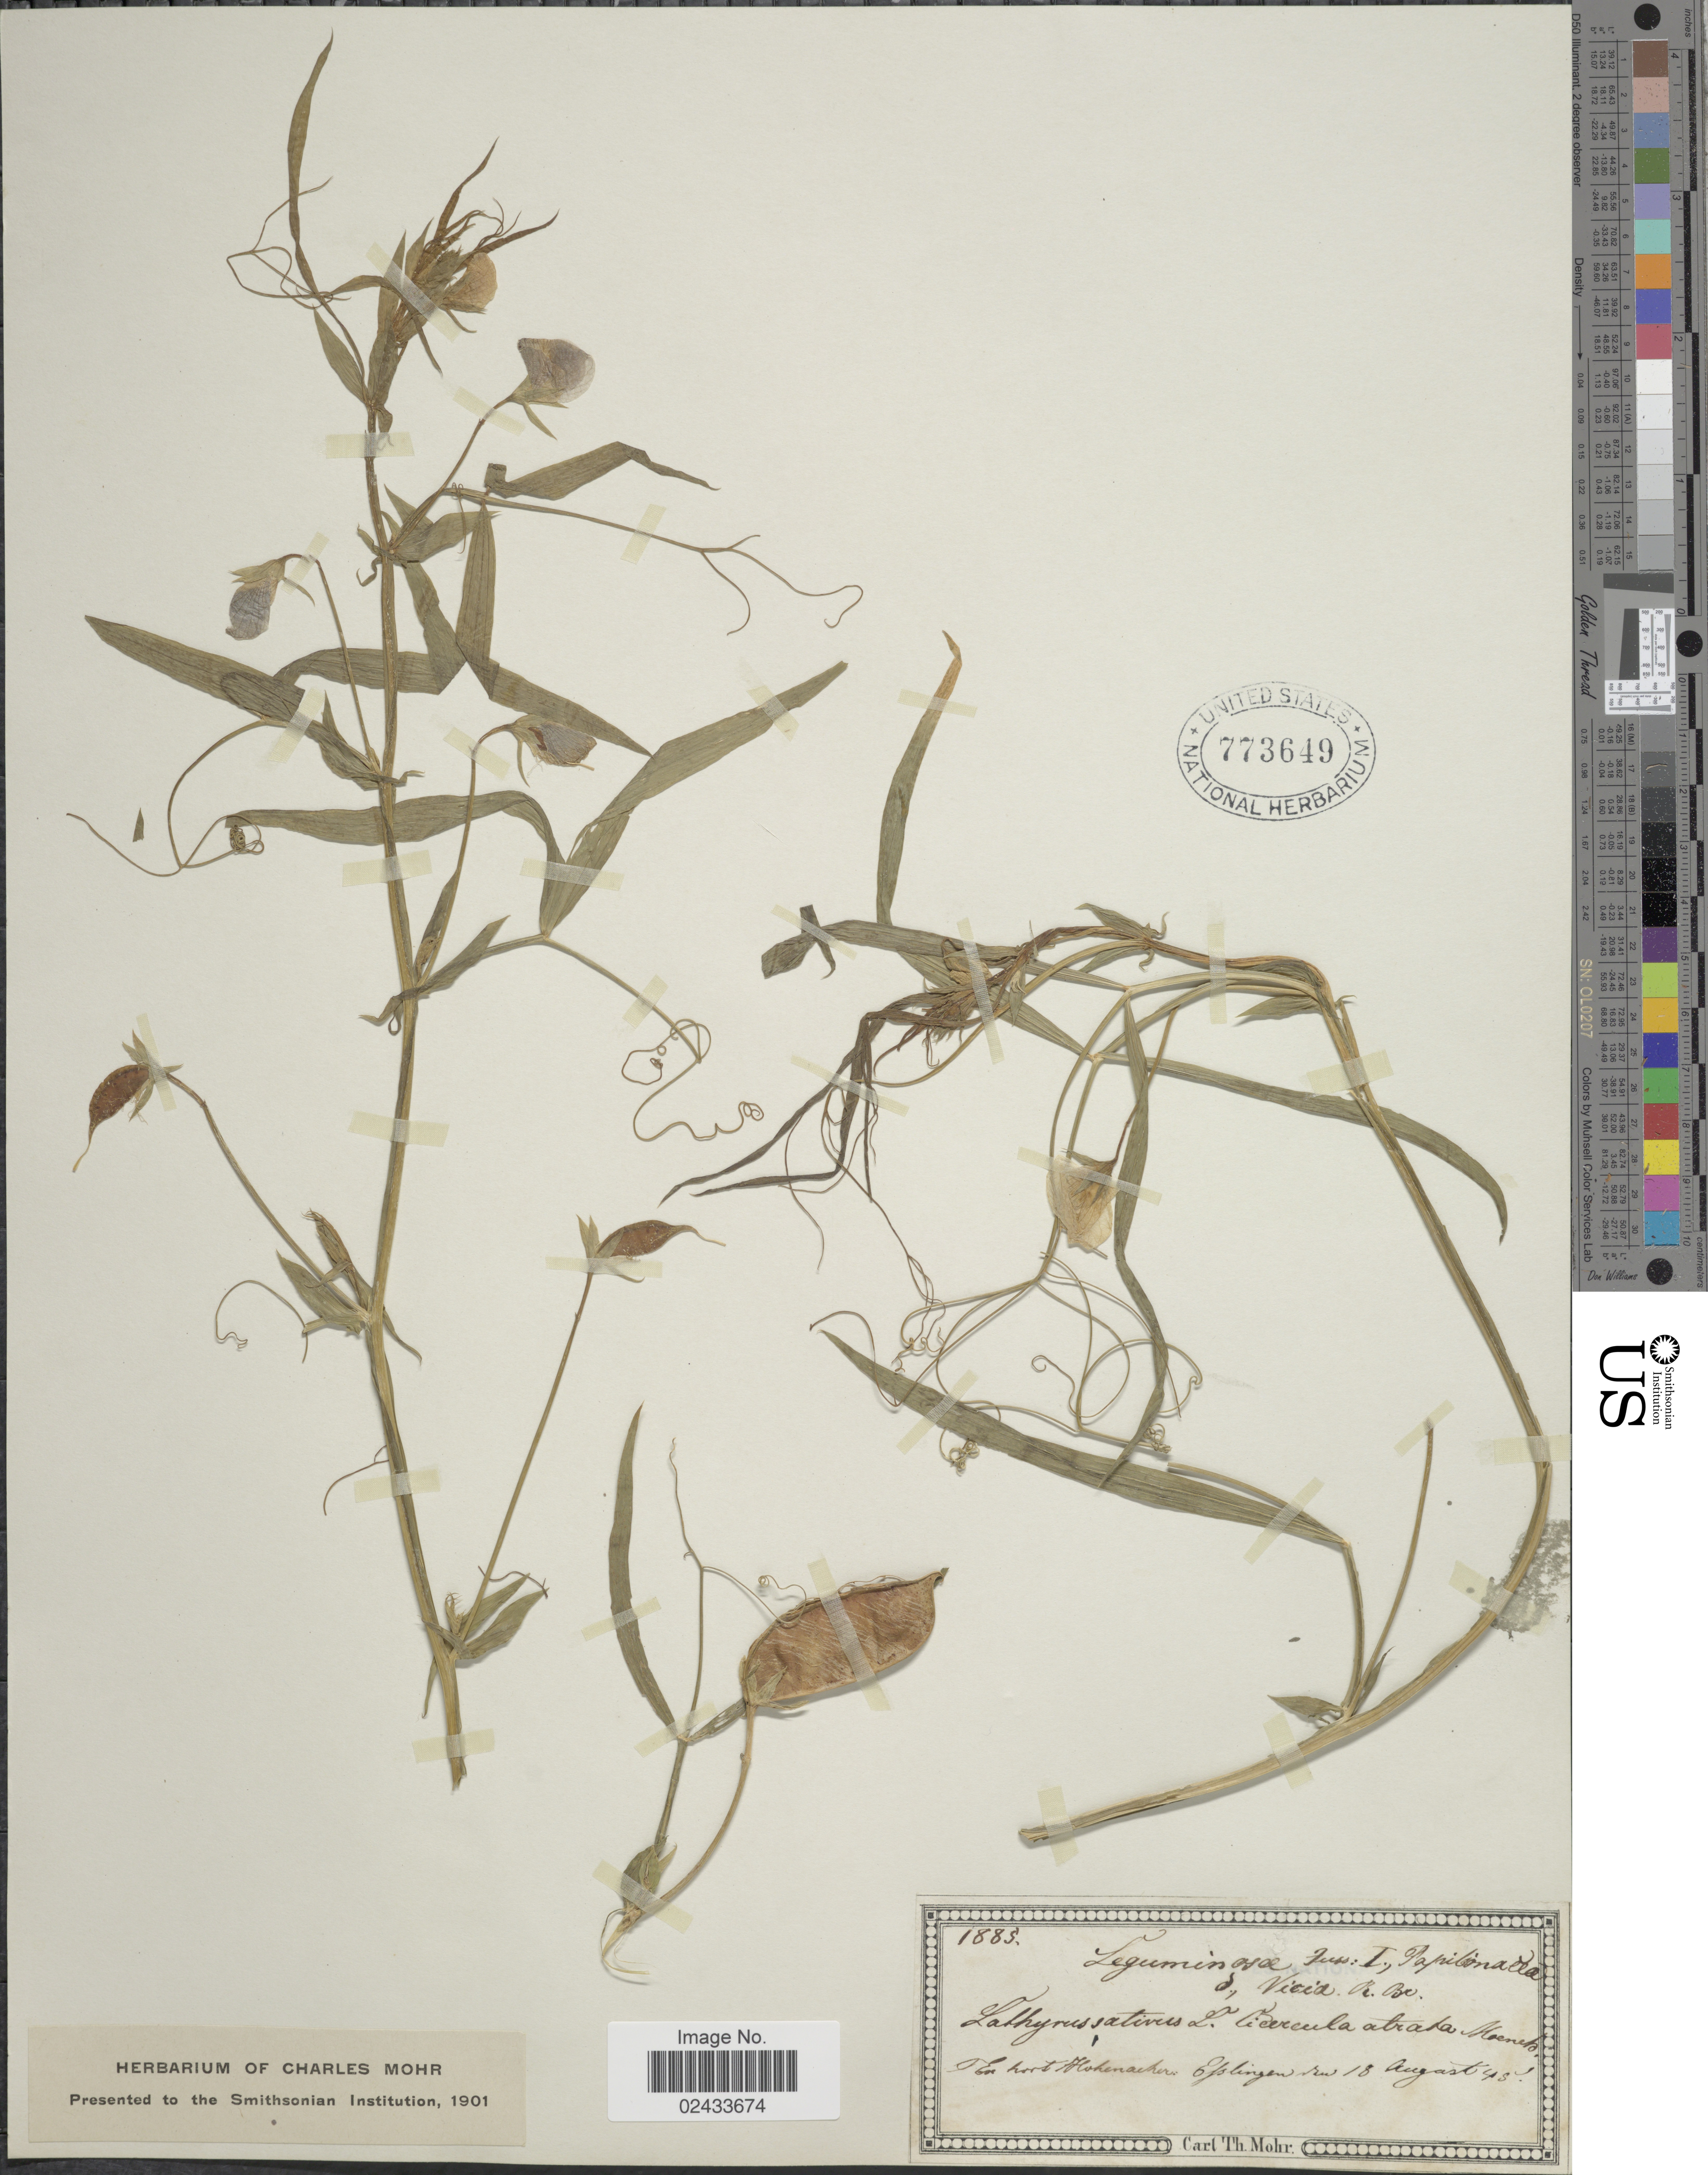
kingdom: Plantae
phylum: Tracheophyta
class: Magnoliopsida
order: Fabales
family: Fabaceae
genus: Lathyrus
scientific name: Lathyrus sativus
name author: L.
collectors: Hohenacher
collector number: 1885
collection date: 1845-08-18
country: Switzerland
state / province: Zurich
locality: Eslinger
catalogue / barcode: US 773649